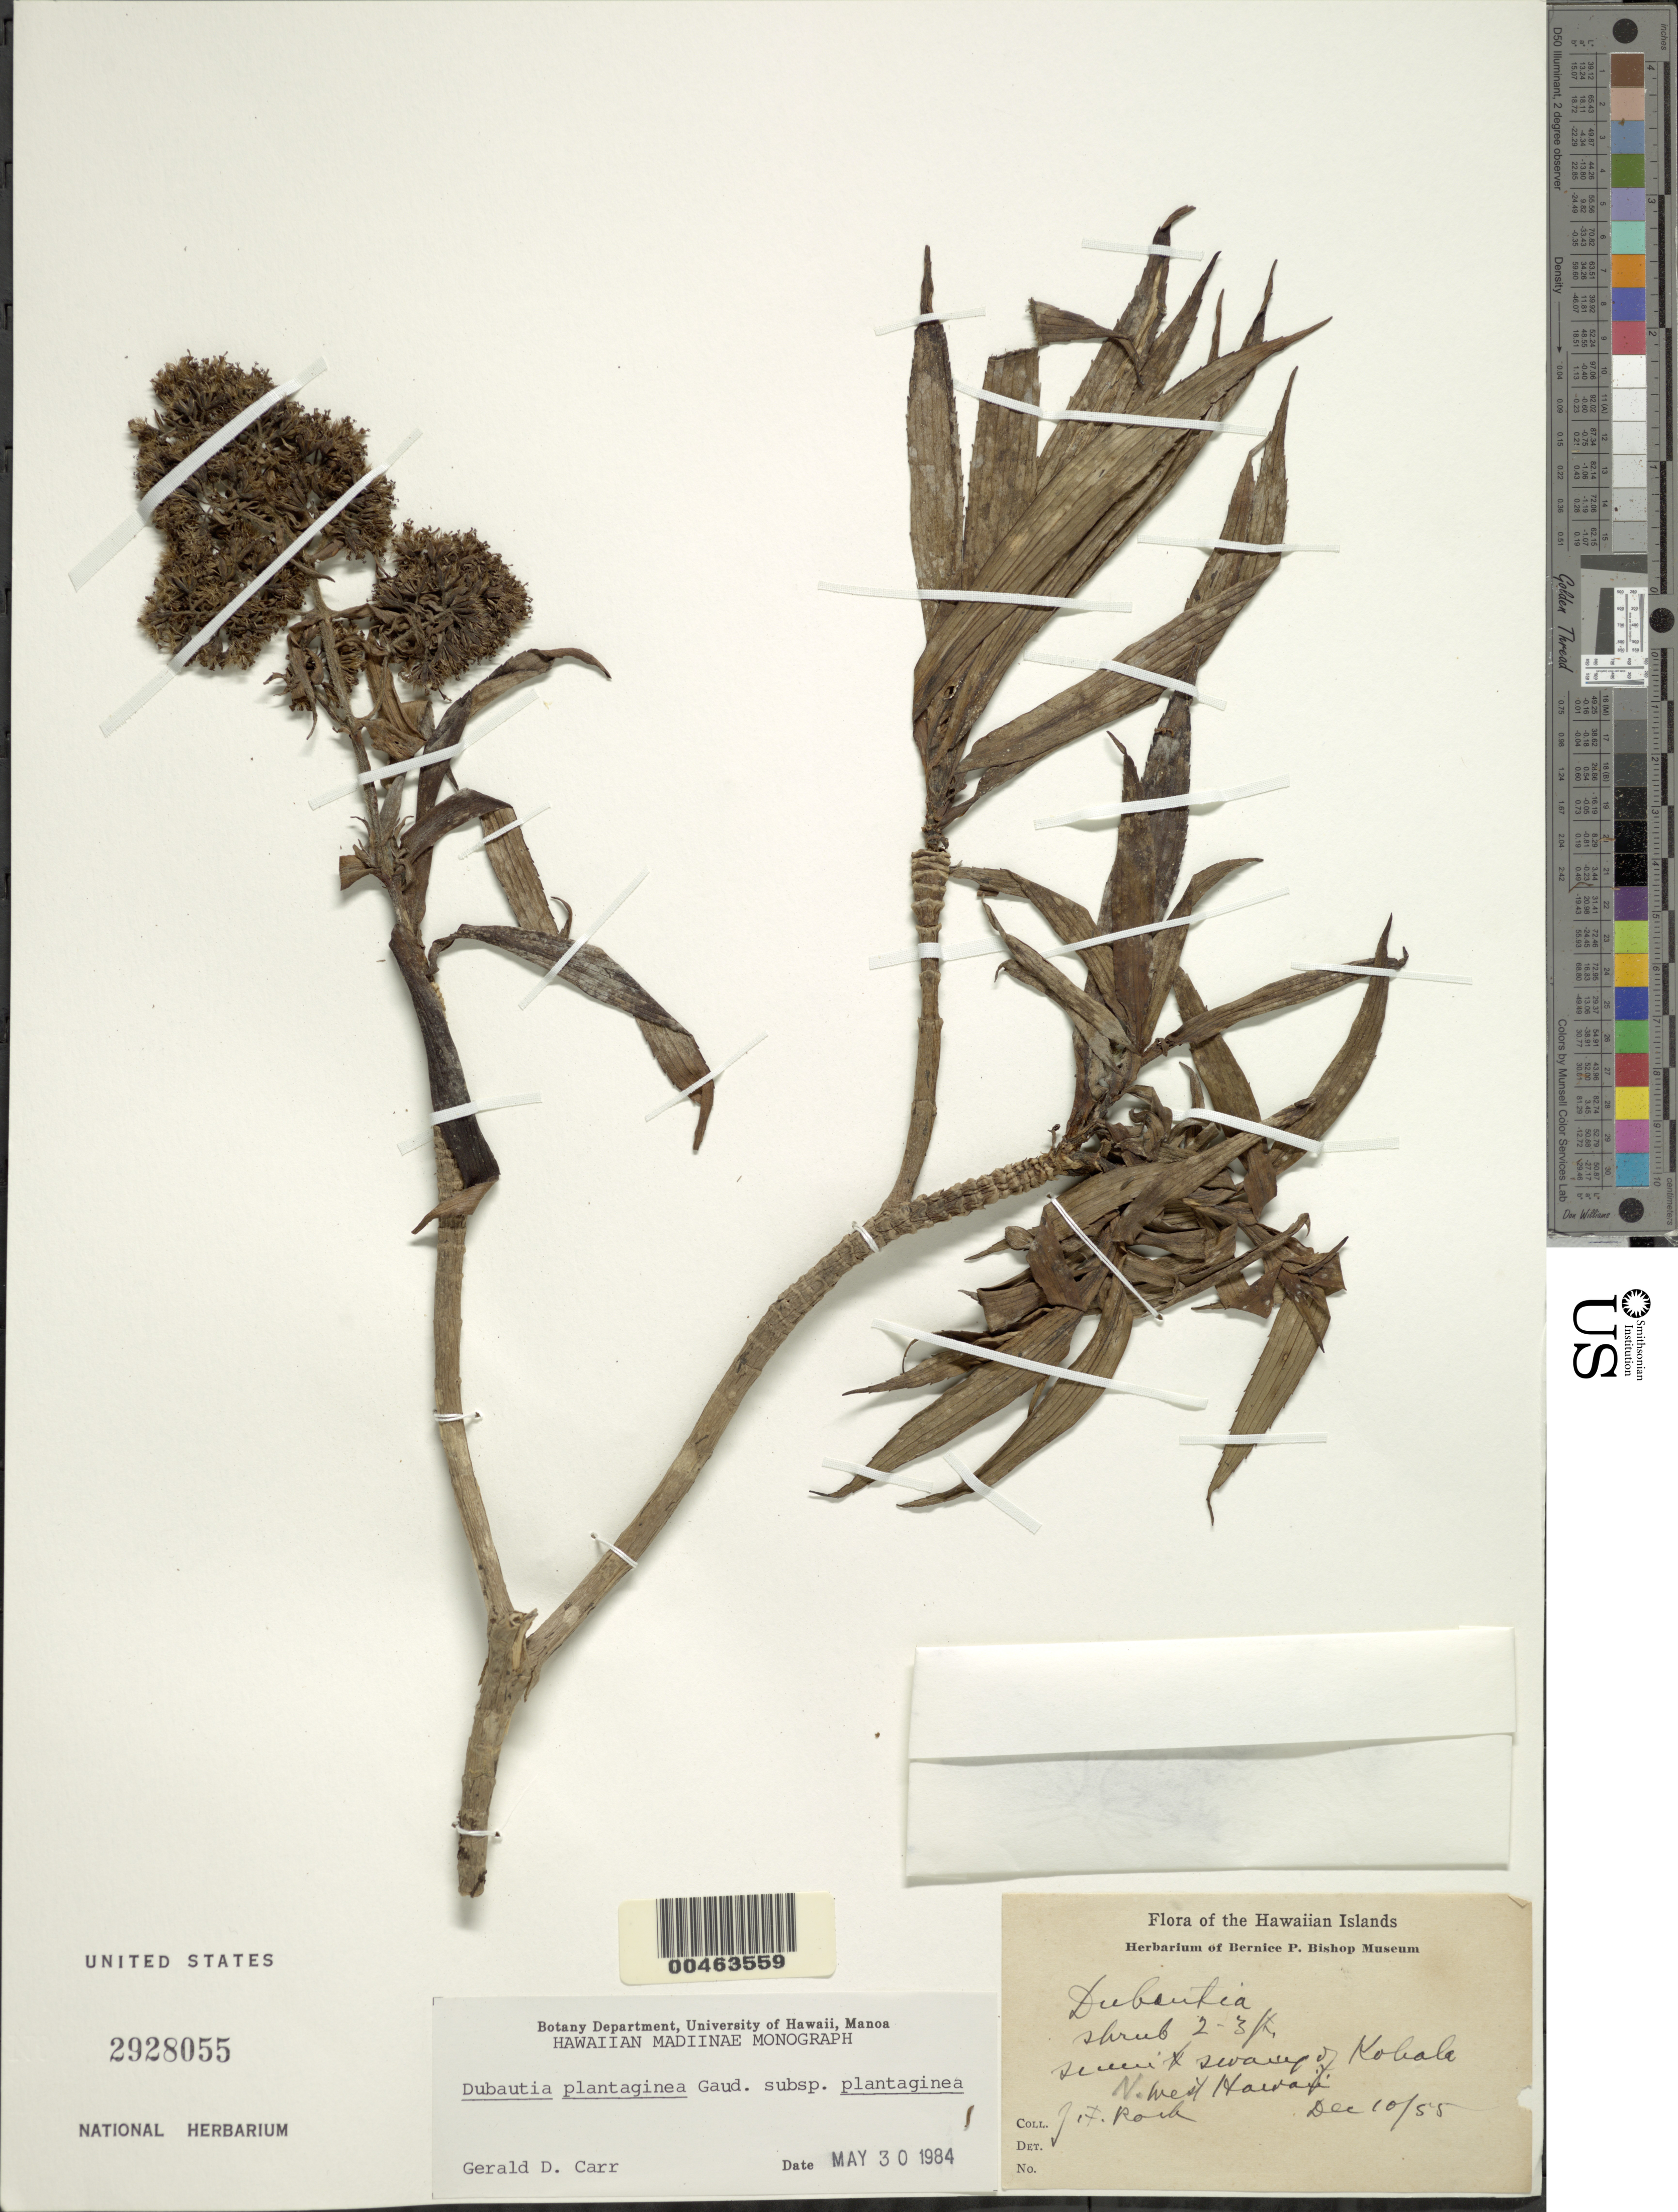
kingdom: Plantae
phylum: Tracheophyta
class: Magnoliopsida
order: Asterales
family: Asteraceae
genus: Dubautia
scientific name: Dubautia plantaginea subsp. plantaginea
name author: Gaudich.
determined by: Carr, G. D.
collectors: J. F. Rock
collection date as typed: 10 Dec 1955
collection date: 1955-12-10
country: United States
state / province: Hawaii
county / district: Hawaii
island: Hawaii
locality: summit swamp of Kohala, N West Hawaii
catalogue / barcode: US 2928055